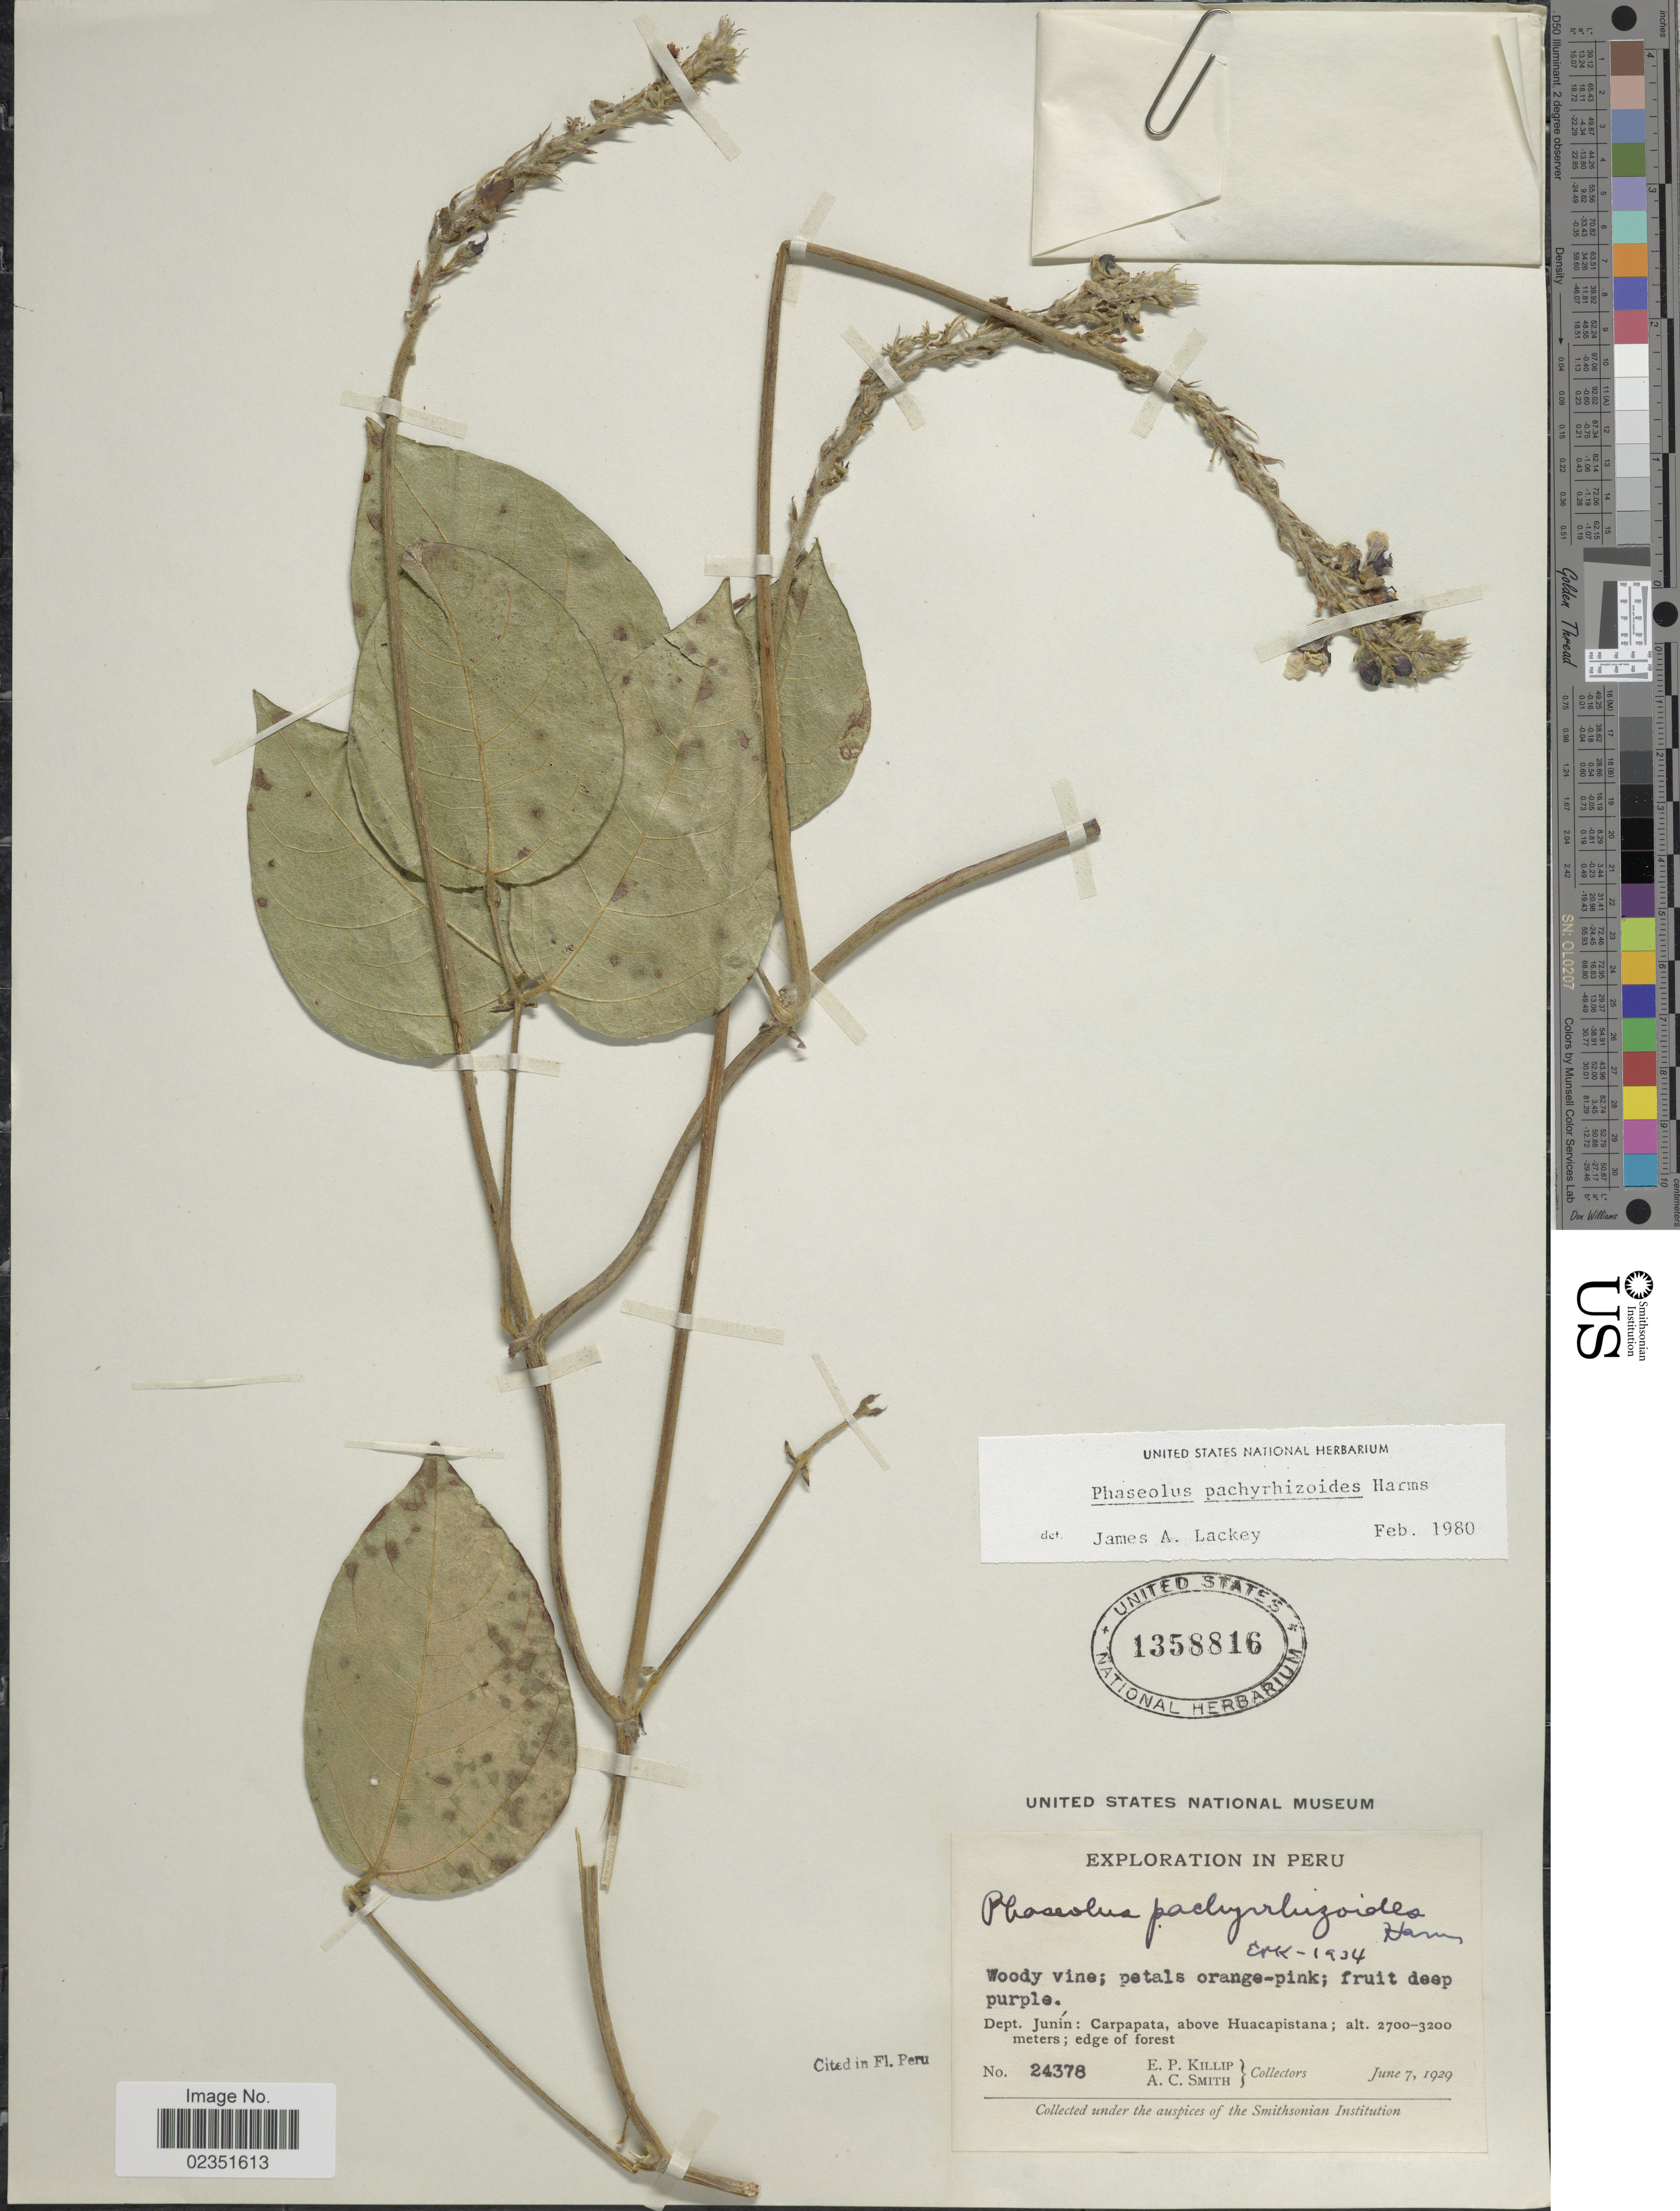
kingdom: Plantae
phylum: Tracheophyta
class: Magnoliopsida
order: Fabales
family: Fabaceae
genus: Phaseolus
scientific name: Phaseolus pachyrrhizoides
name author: Harms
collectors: E. P. Killip & A. C. Smith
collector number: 24378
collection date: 1929-06-07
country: Peru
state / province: Junín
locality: Carpapata, above Huacapistana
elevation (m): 2700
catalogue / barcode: US 1358816